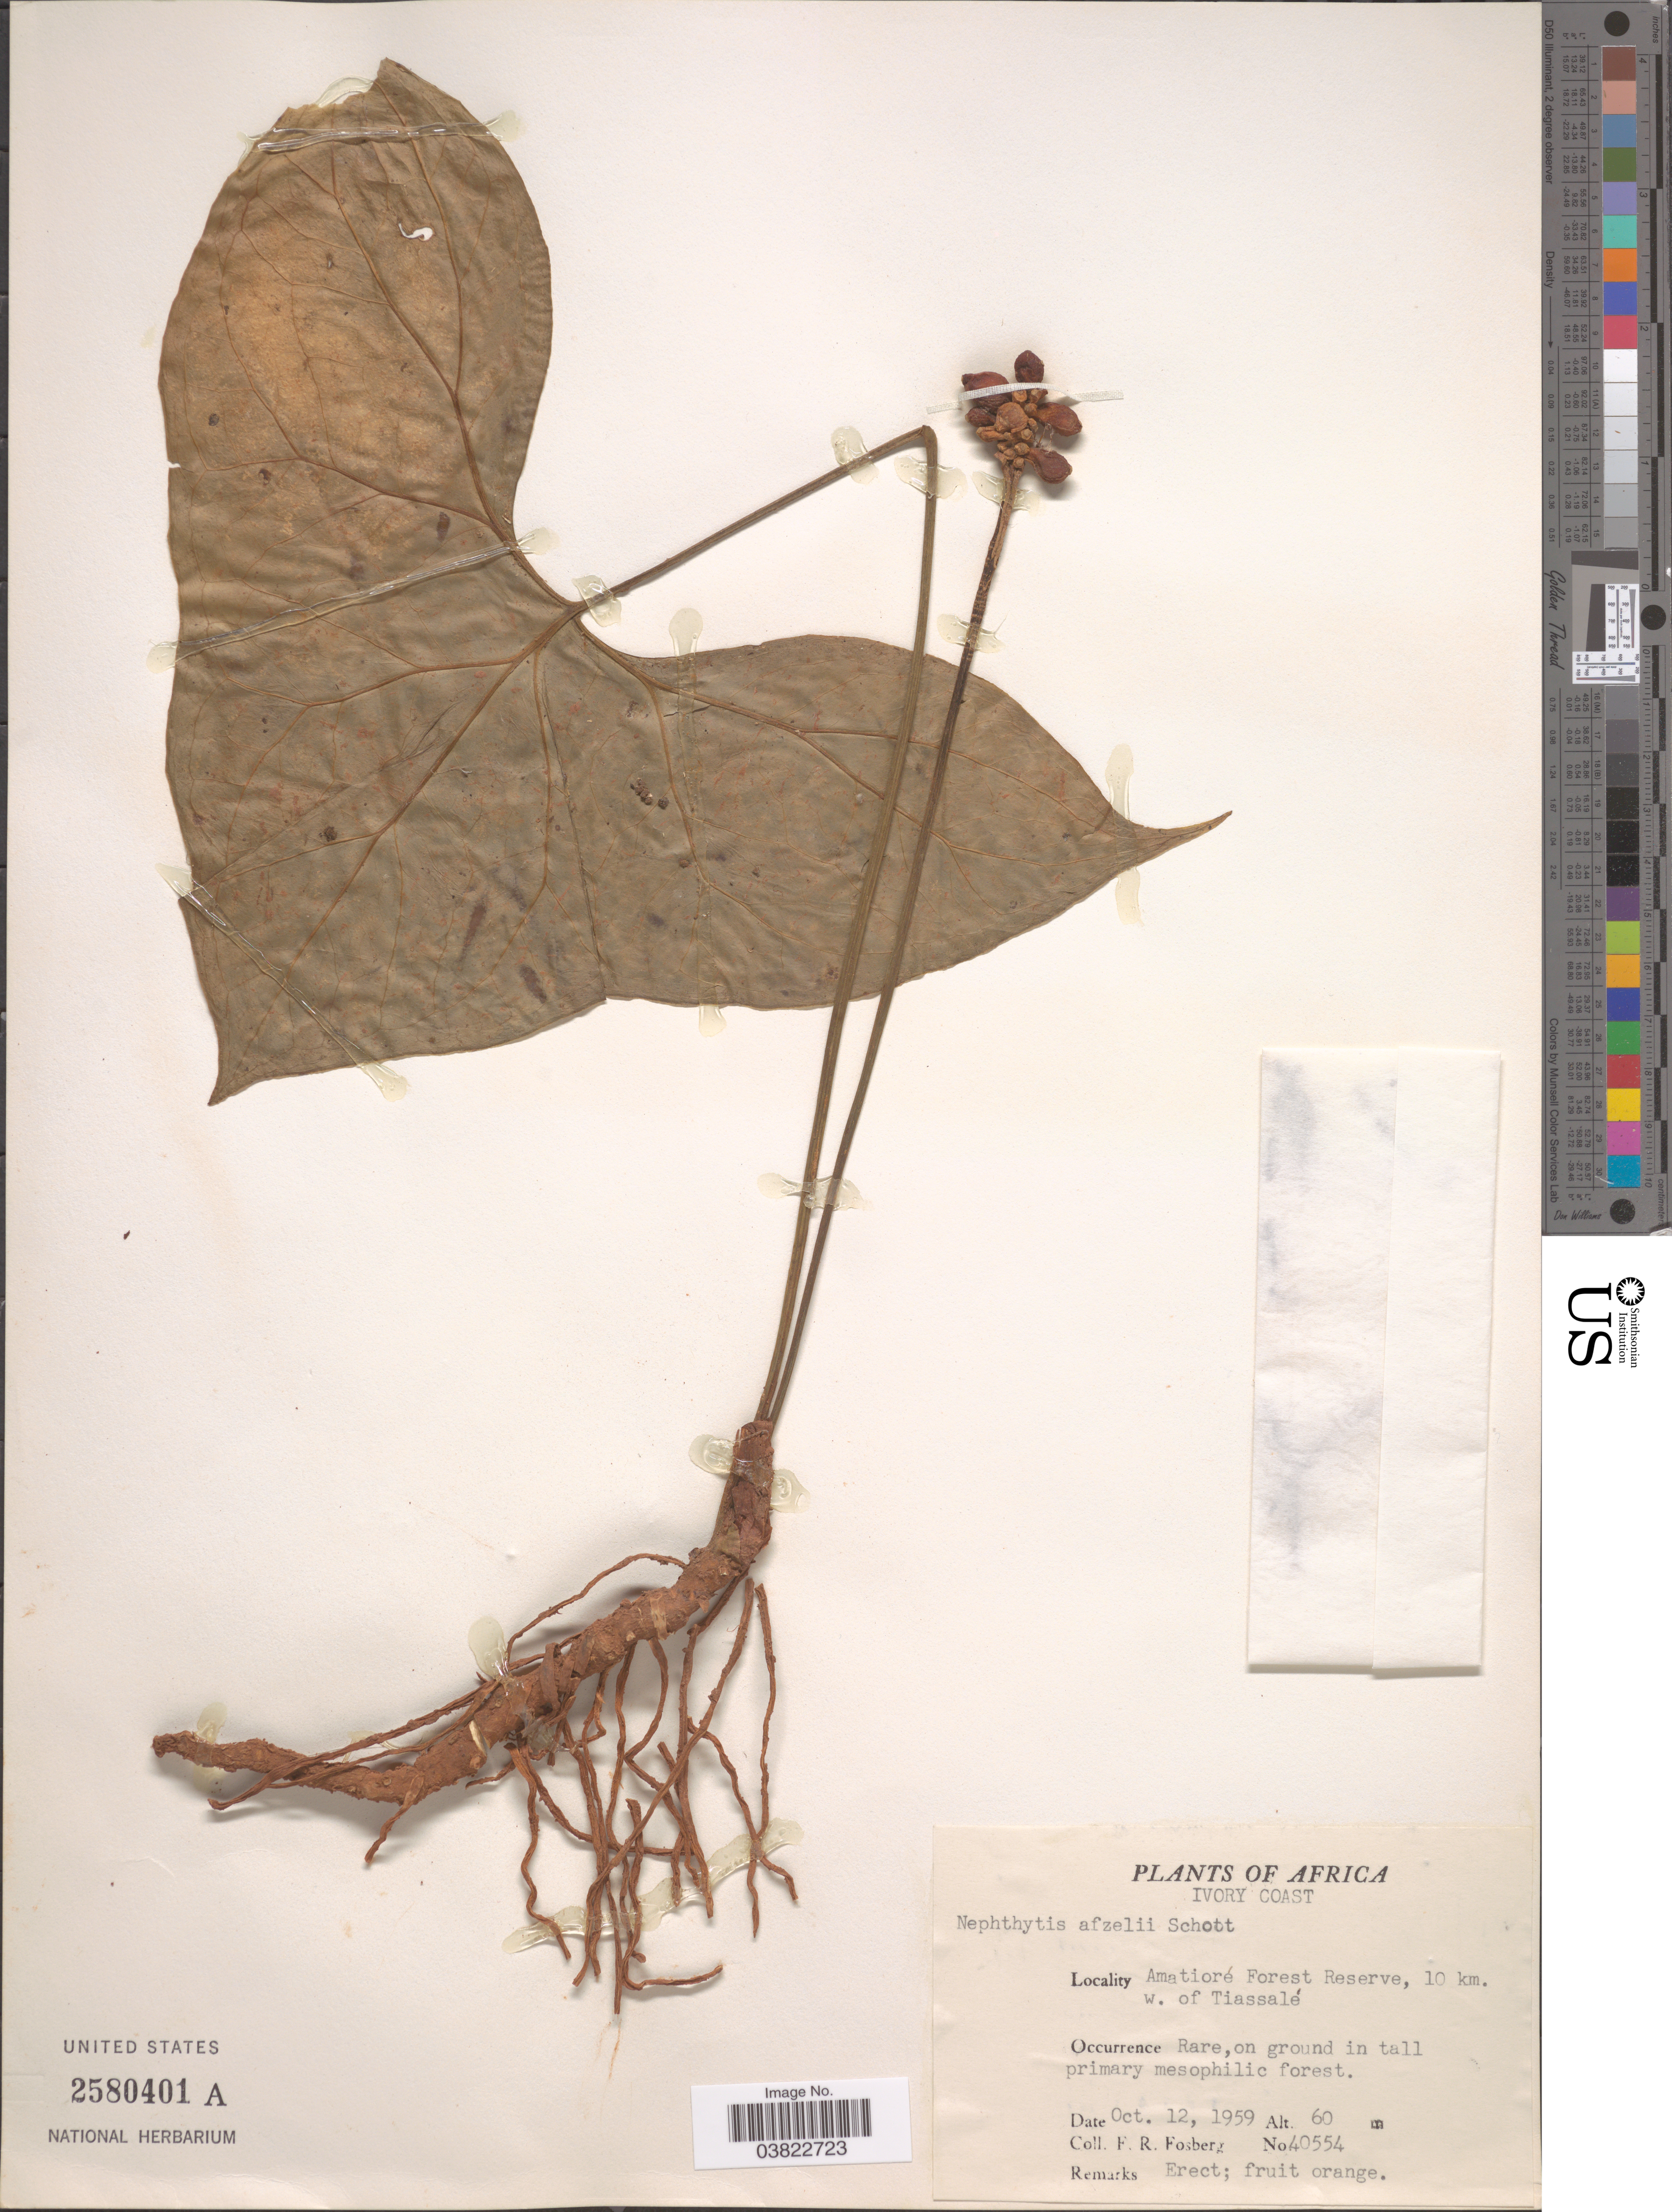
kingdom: Plantae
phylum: Tracheophyta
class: Liliopsida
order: Alismatales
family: Araceae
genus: Nephthytis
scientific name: Nephthytis afzelii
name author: Schott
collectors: F. R. Fosberg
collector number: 40554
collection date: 1959-10-12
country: Ivory Coast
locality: Amatioré Forest Reserve, 10 km. w. of Tiassalé.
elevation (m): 60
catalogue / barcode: US 2580401A